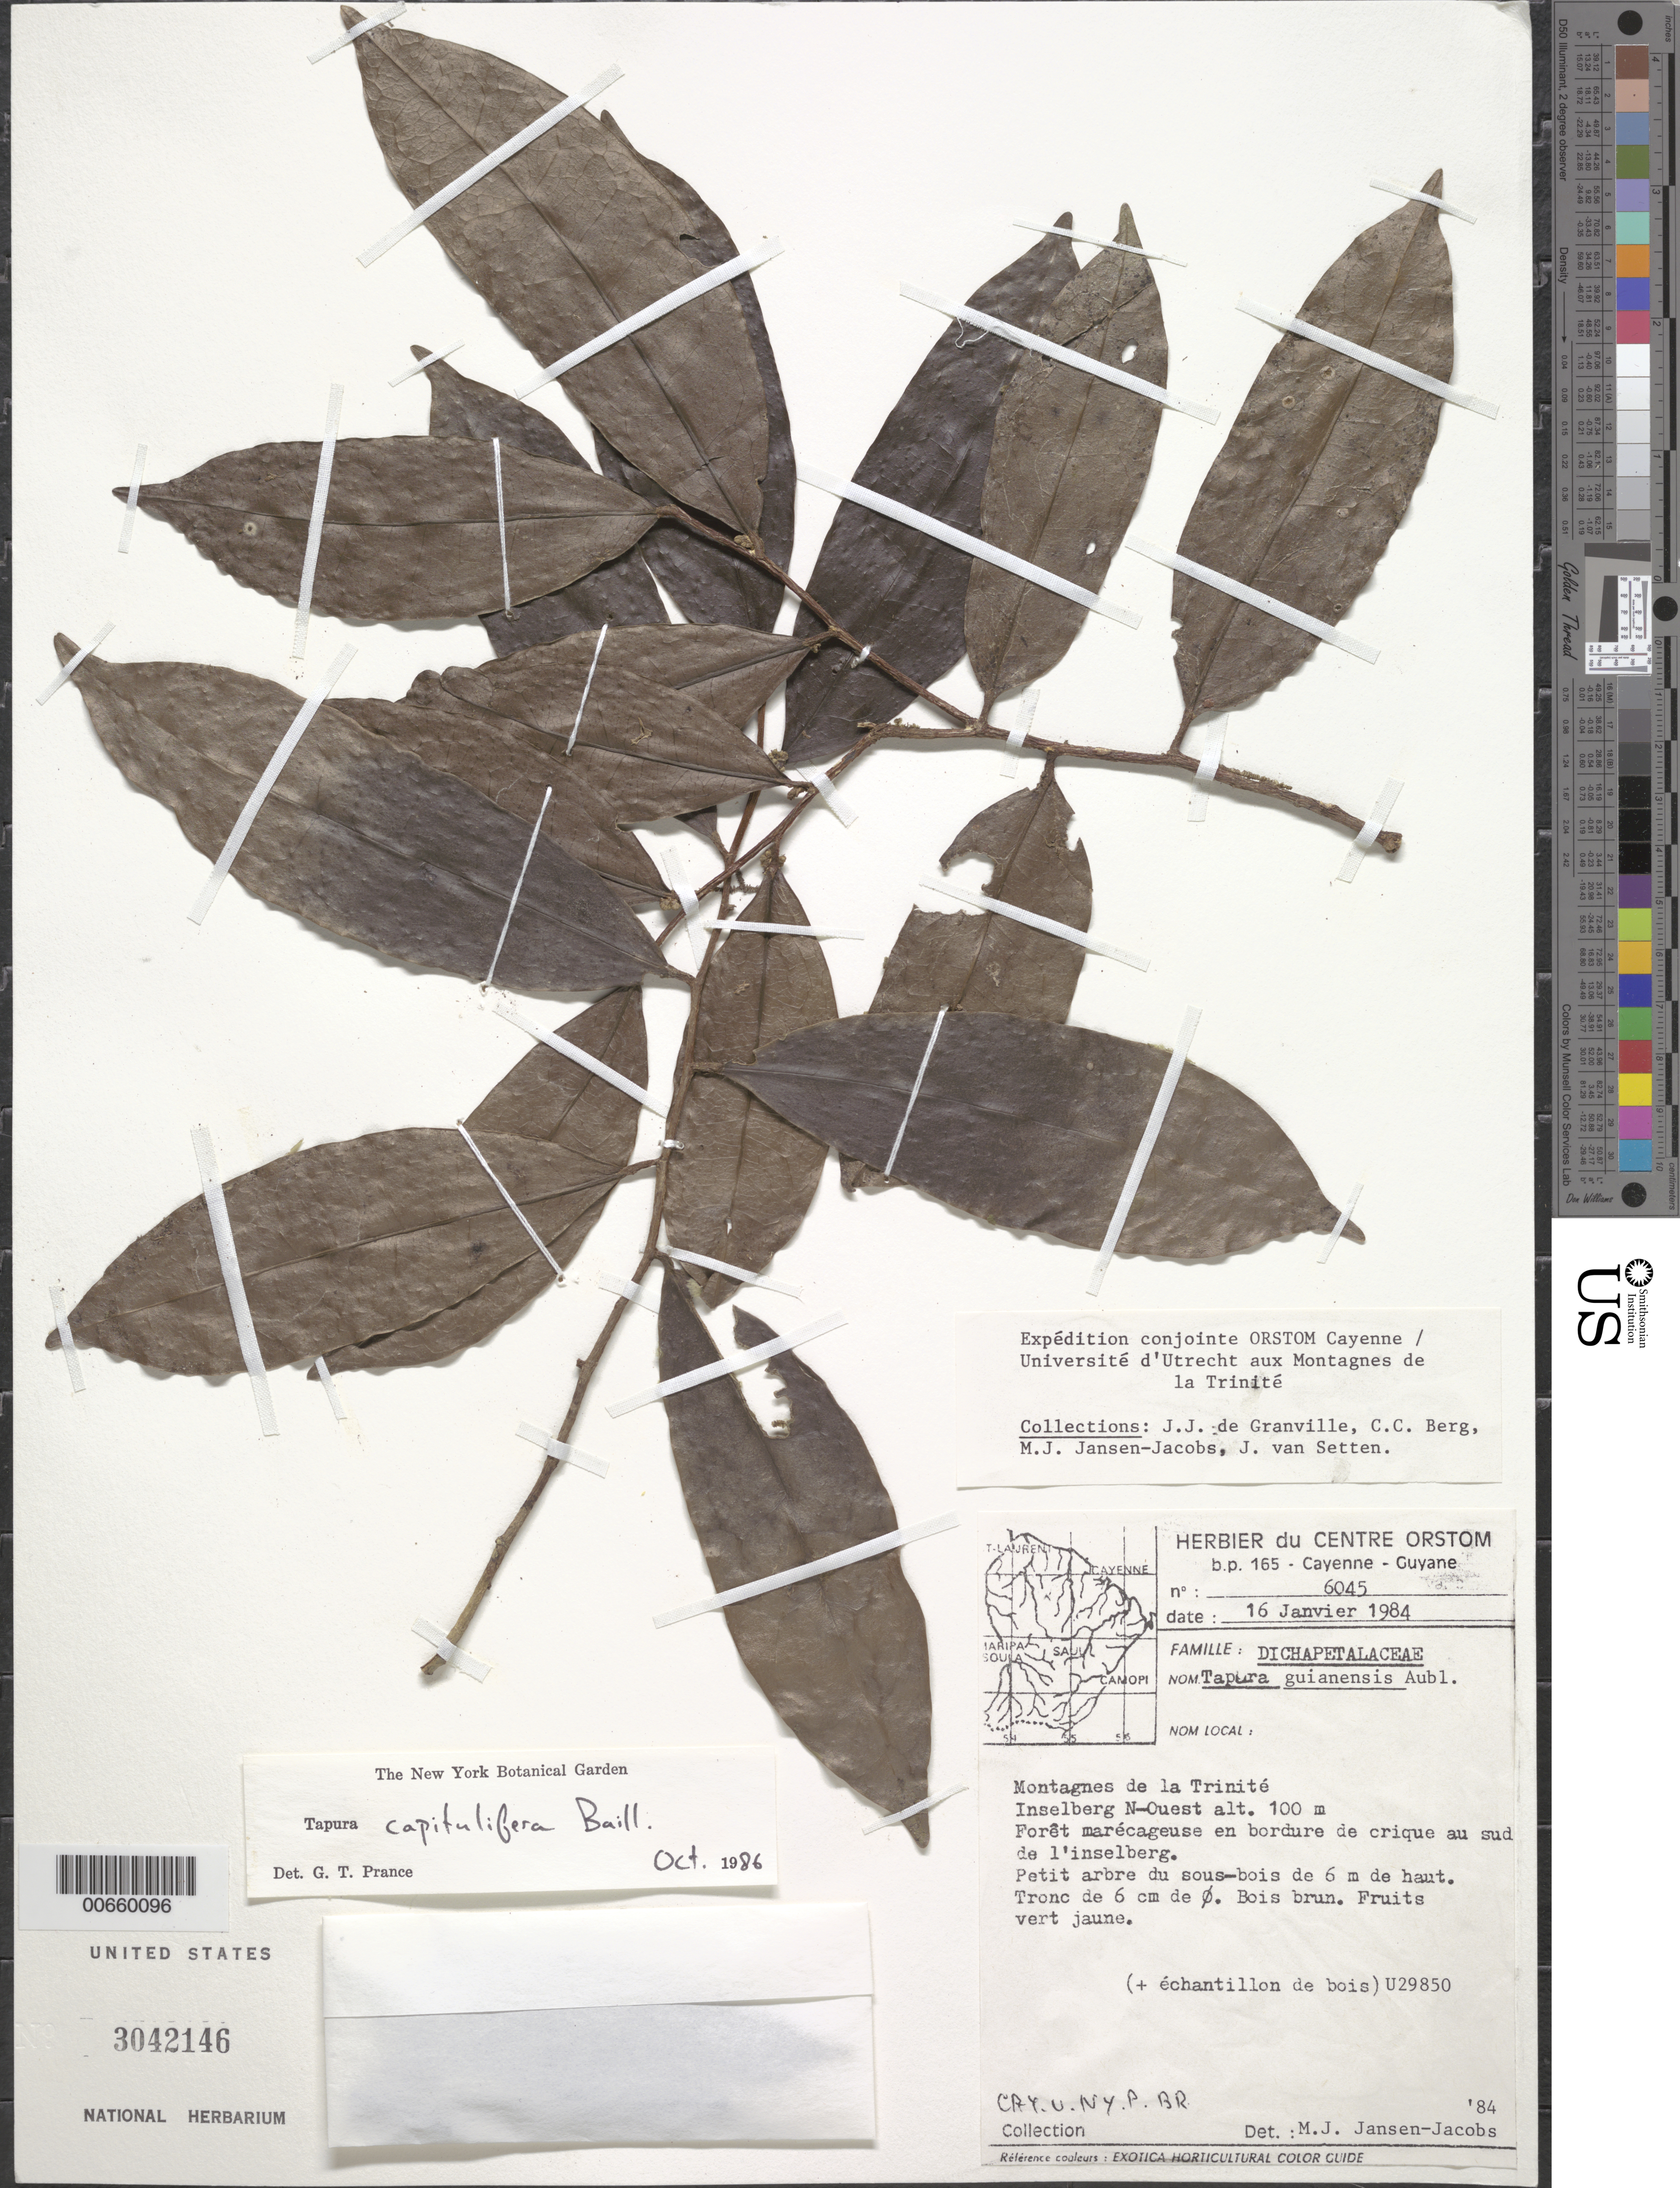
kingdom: Plantae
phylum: Tracheophyta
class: Magnoliopsida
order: Malpighiales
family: Dichapetalaceae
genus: Tapura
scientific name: Tapura capitulifera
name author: Baill.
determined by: Prance, G. T.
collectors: J.-J. de Granville, C. C. Berg, M. J. Jansen-Jacobs & J. van Setten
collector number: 6045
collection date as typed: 16-Jan-84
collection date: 1984-01-16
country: French Guiana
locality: Montagnes de la Trinité, Inselberg NW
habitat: Forêt marécageuse en bordure de crique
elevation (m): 100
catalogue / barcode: US 3042146